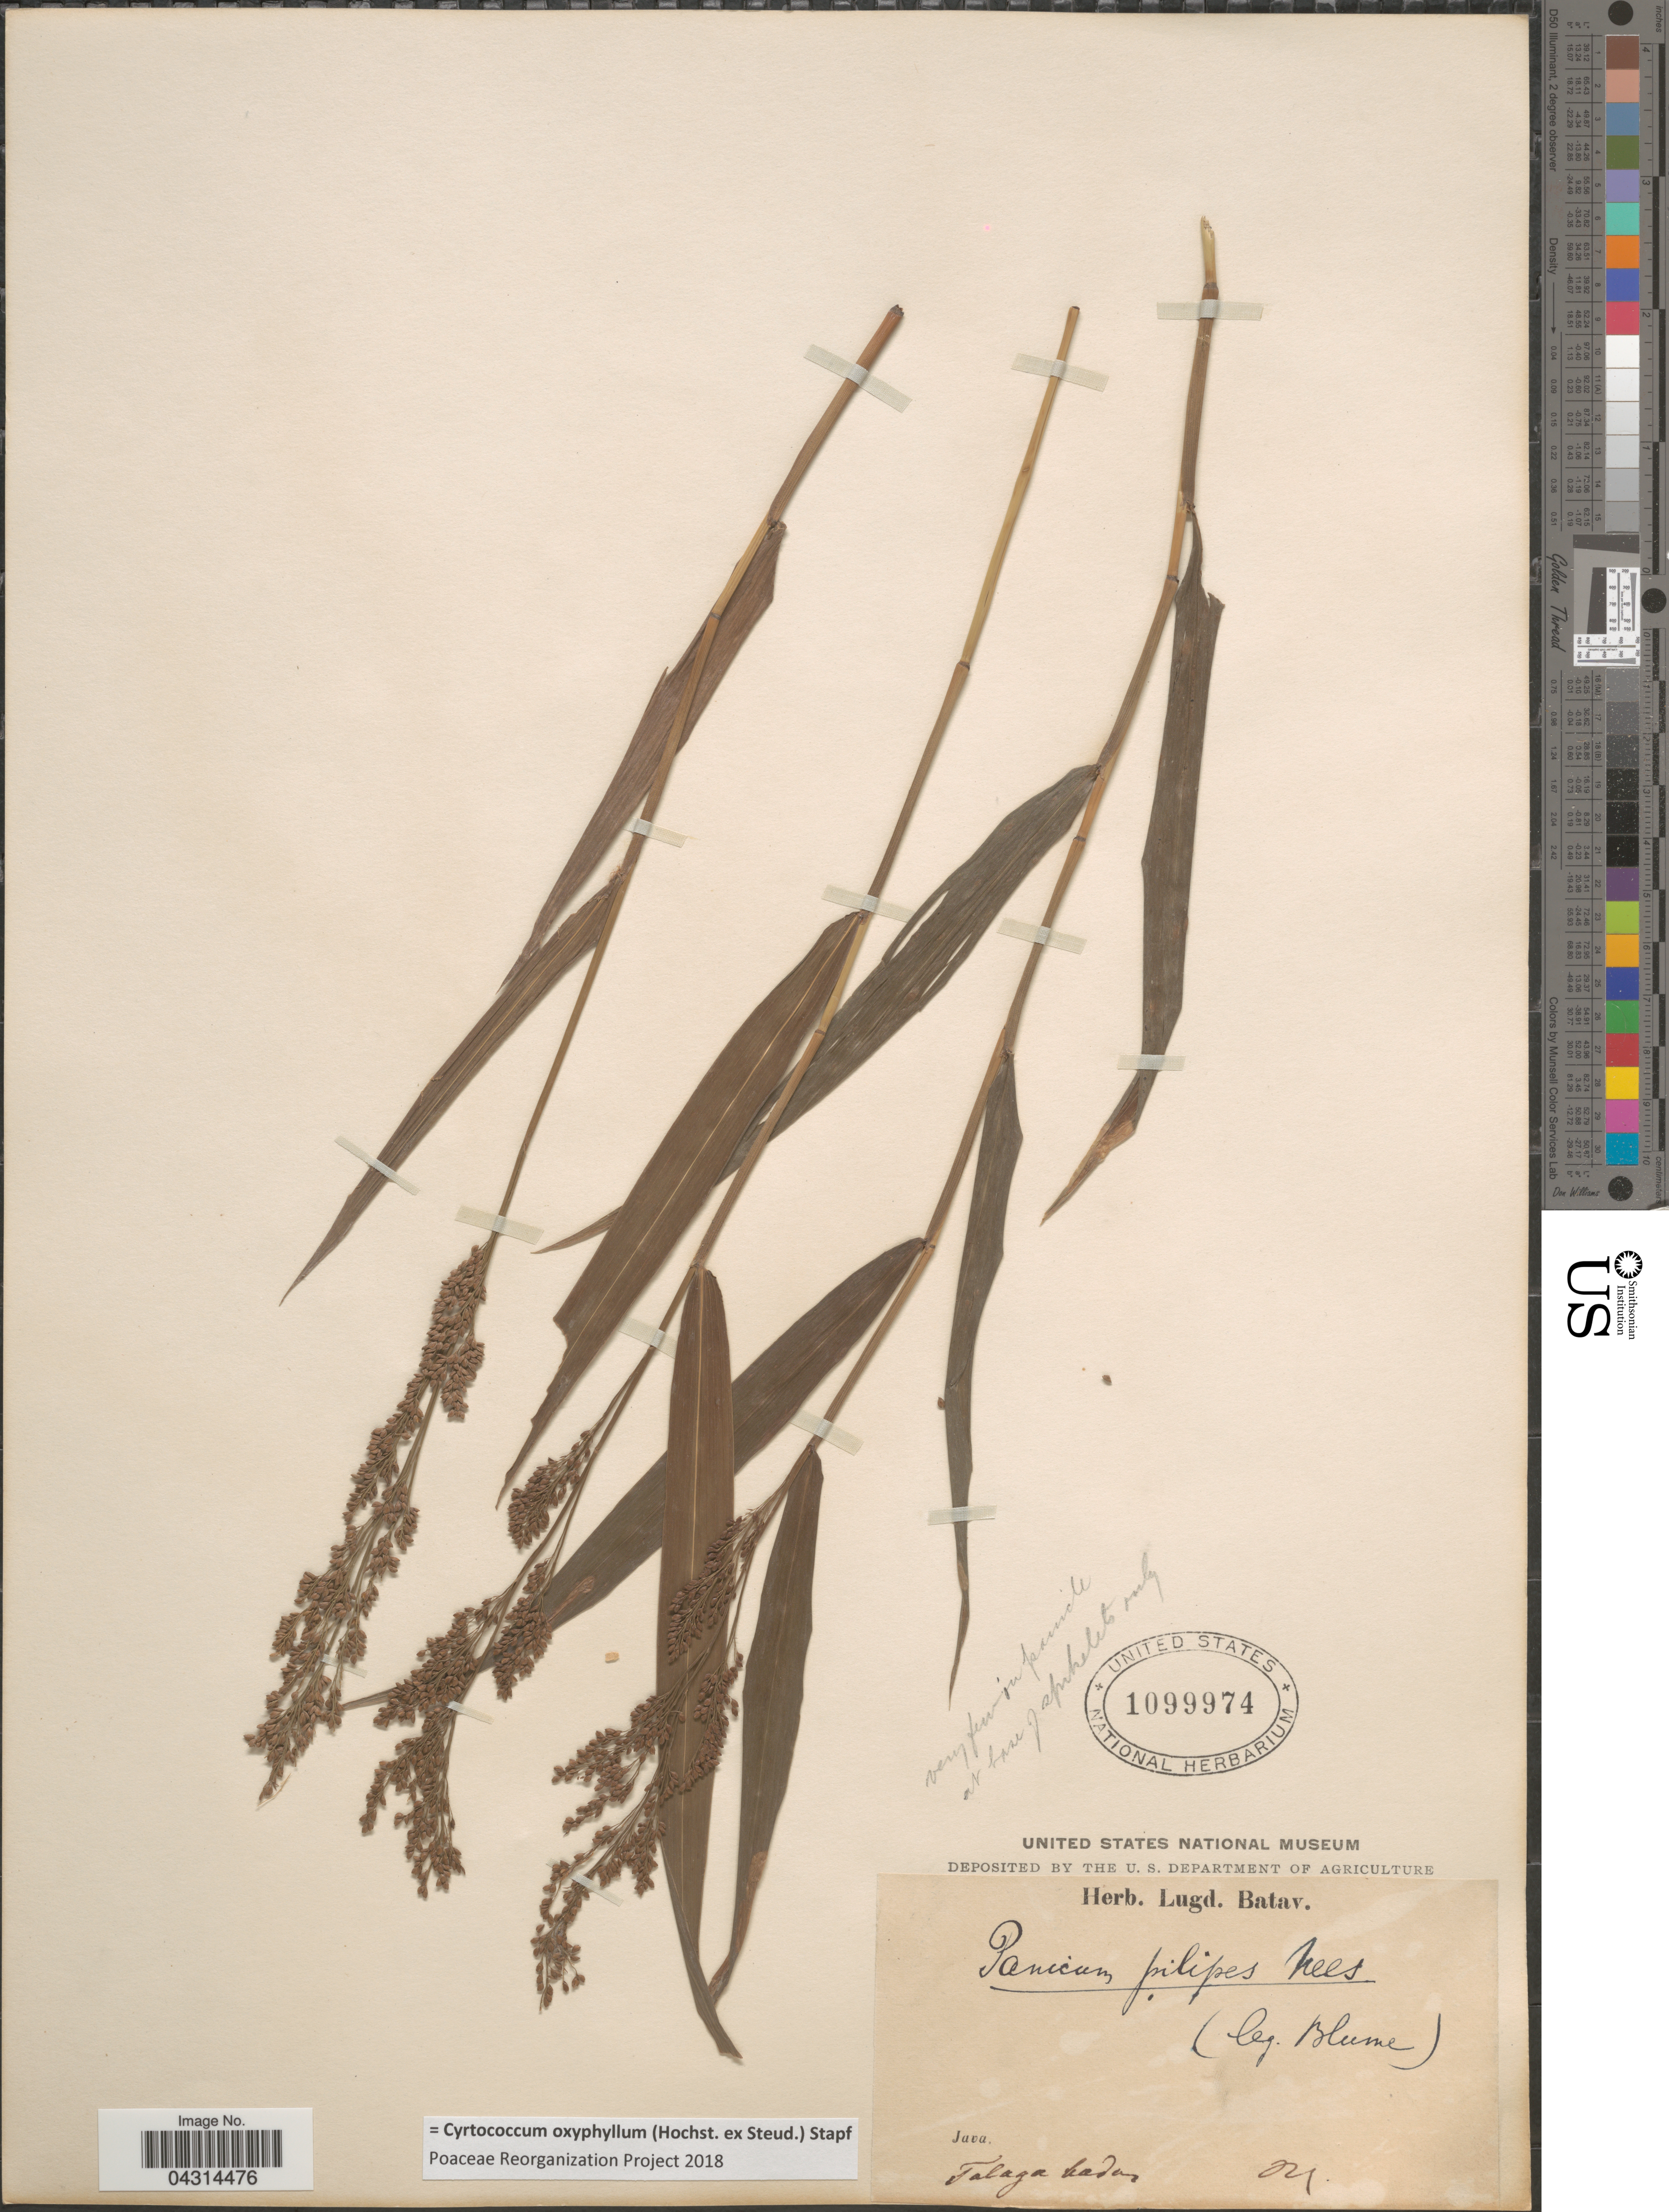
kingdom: Plantae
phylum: Tracheophyta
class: Liliopsida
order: Poales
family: Poaceae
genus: Cyrtococcum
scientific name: Cyrtococcum oxyphyllum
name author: (Steud.) Stapf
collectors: -. Blume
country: Indonesia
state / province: Java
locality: Talaga kadar.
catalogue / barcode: US 1099974